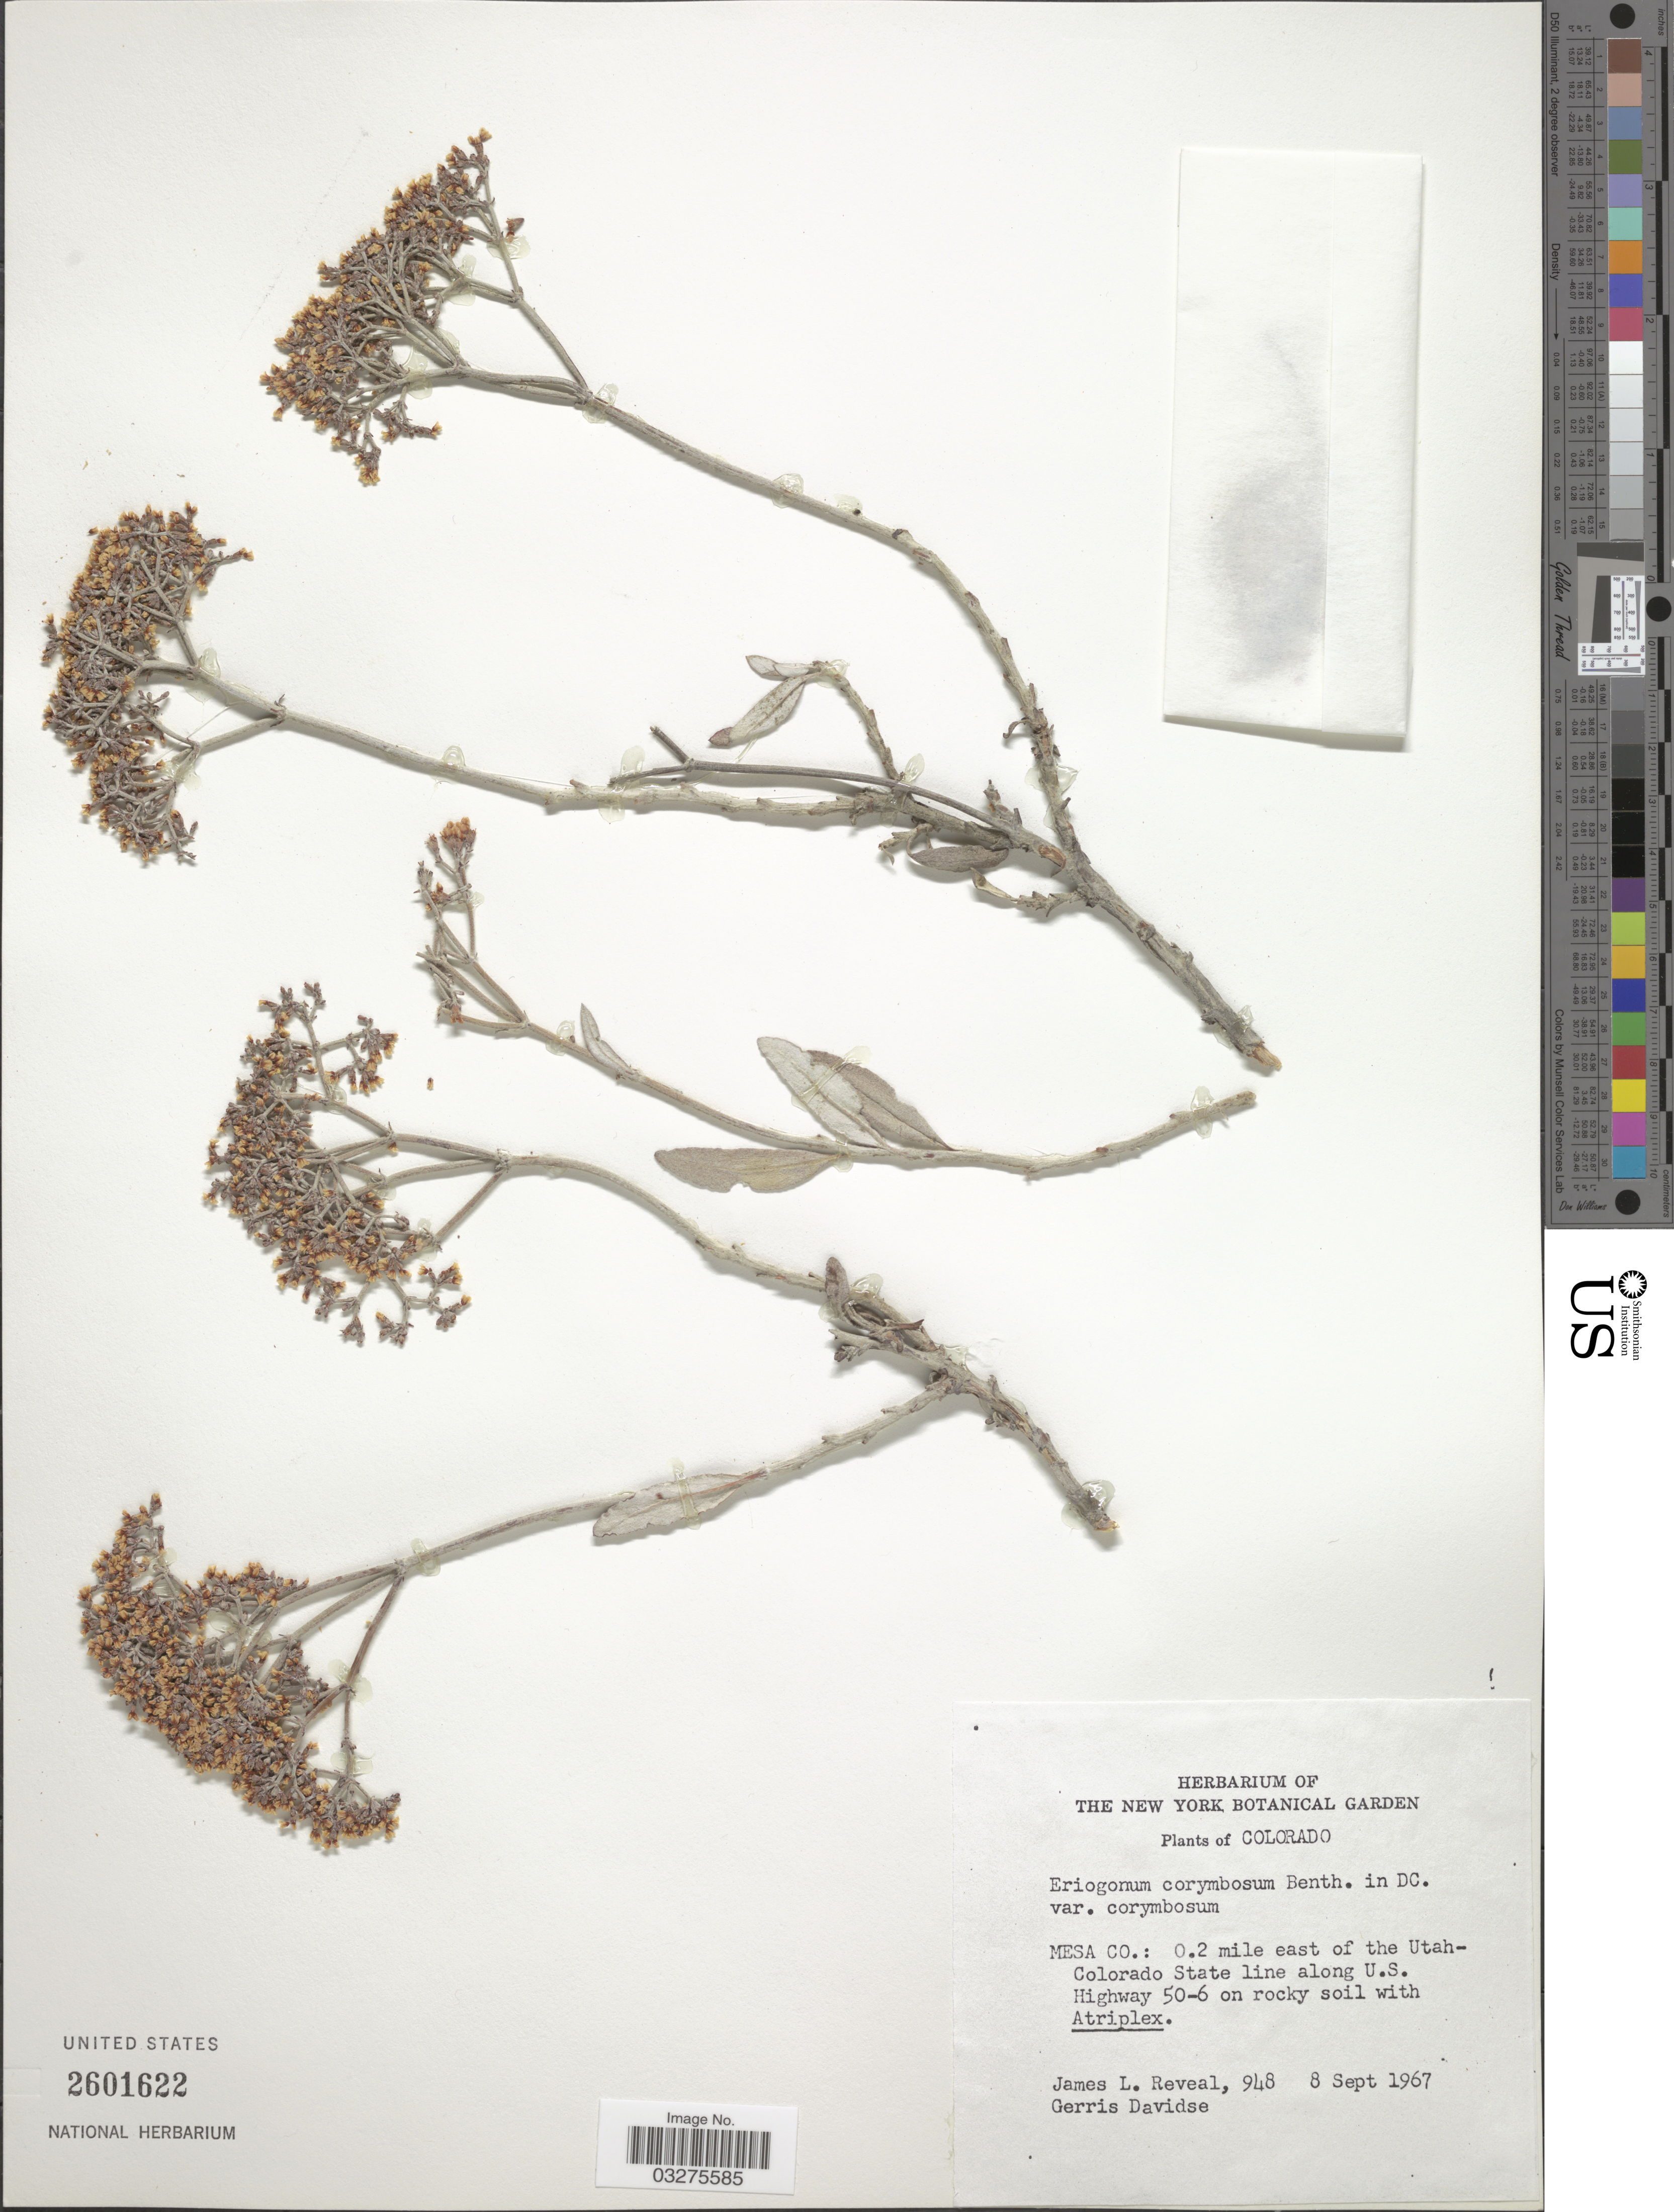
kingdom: Plantae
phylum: Tracheophyta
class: Magnoliopsida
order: Caryophyllales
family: Polygonaceae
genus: Eriogonum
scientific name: Eriogonum corymbosum var. corymbosum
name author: Benth.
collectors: J. L. Reveal & G. Davidse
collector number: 948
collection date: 1967-09-08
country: United States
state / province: Colorado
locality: Mesa Co.: 0.2 mile east of the Utah-Colorado State line along U.S. Highway 50-6.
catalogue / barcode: US 2601622